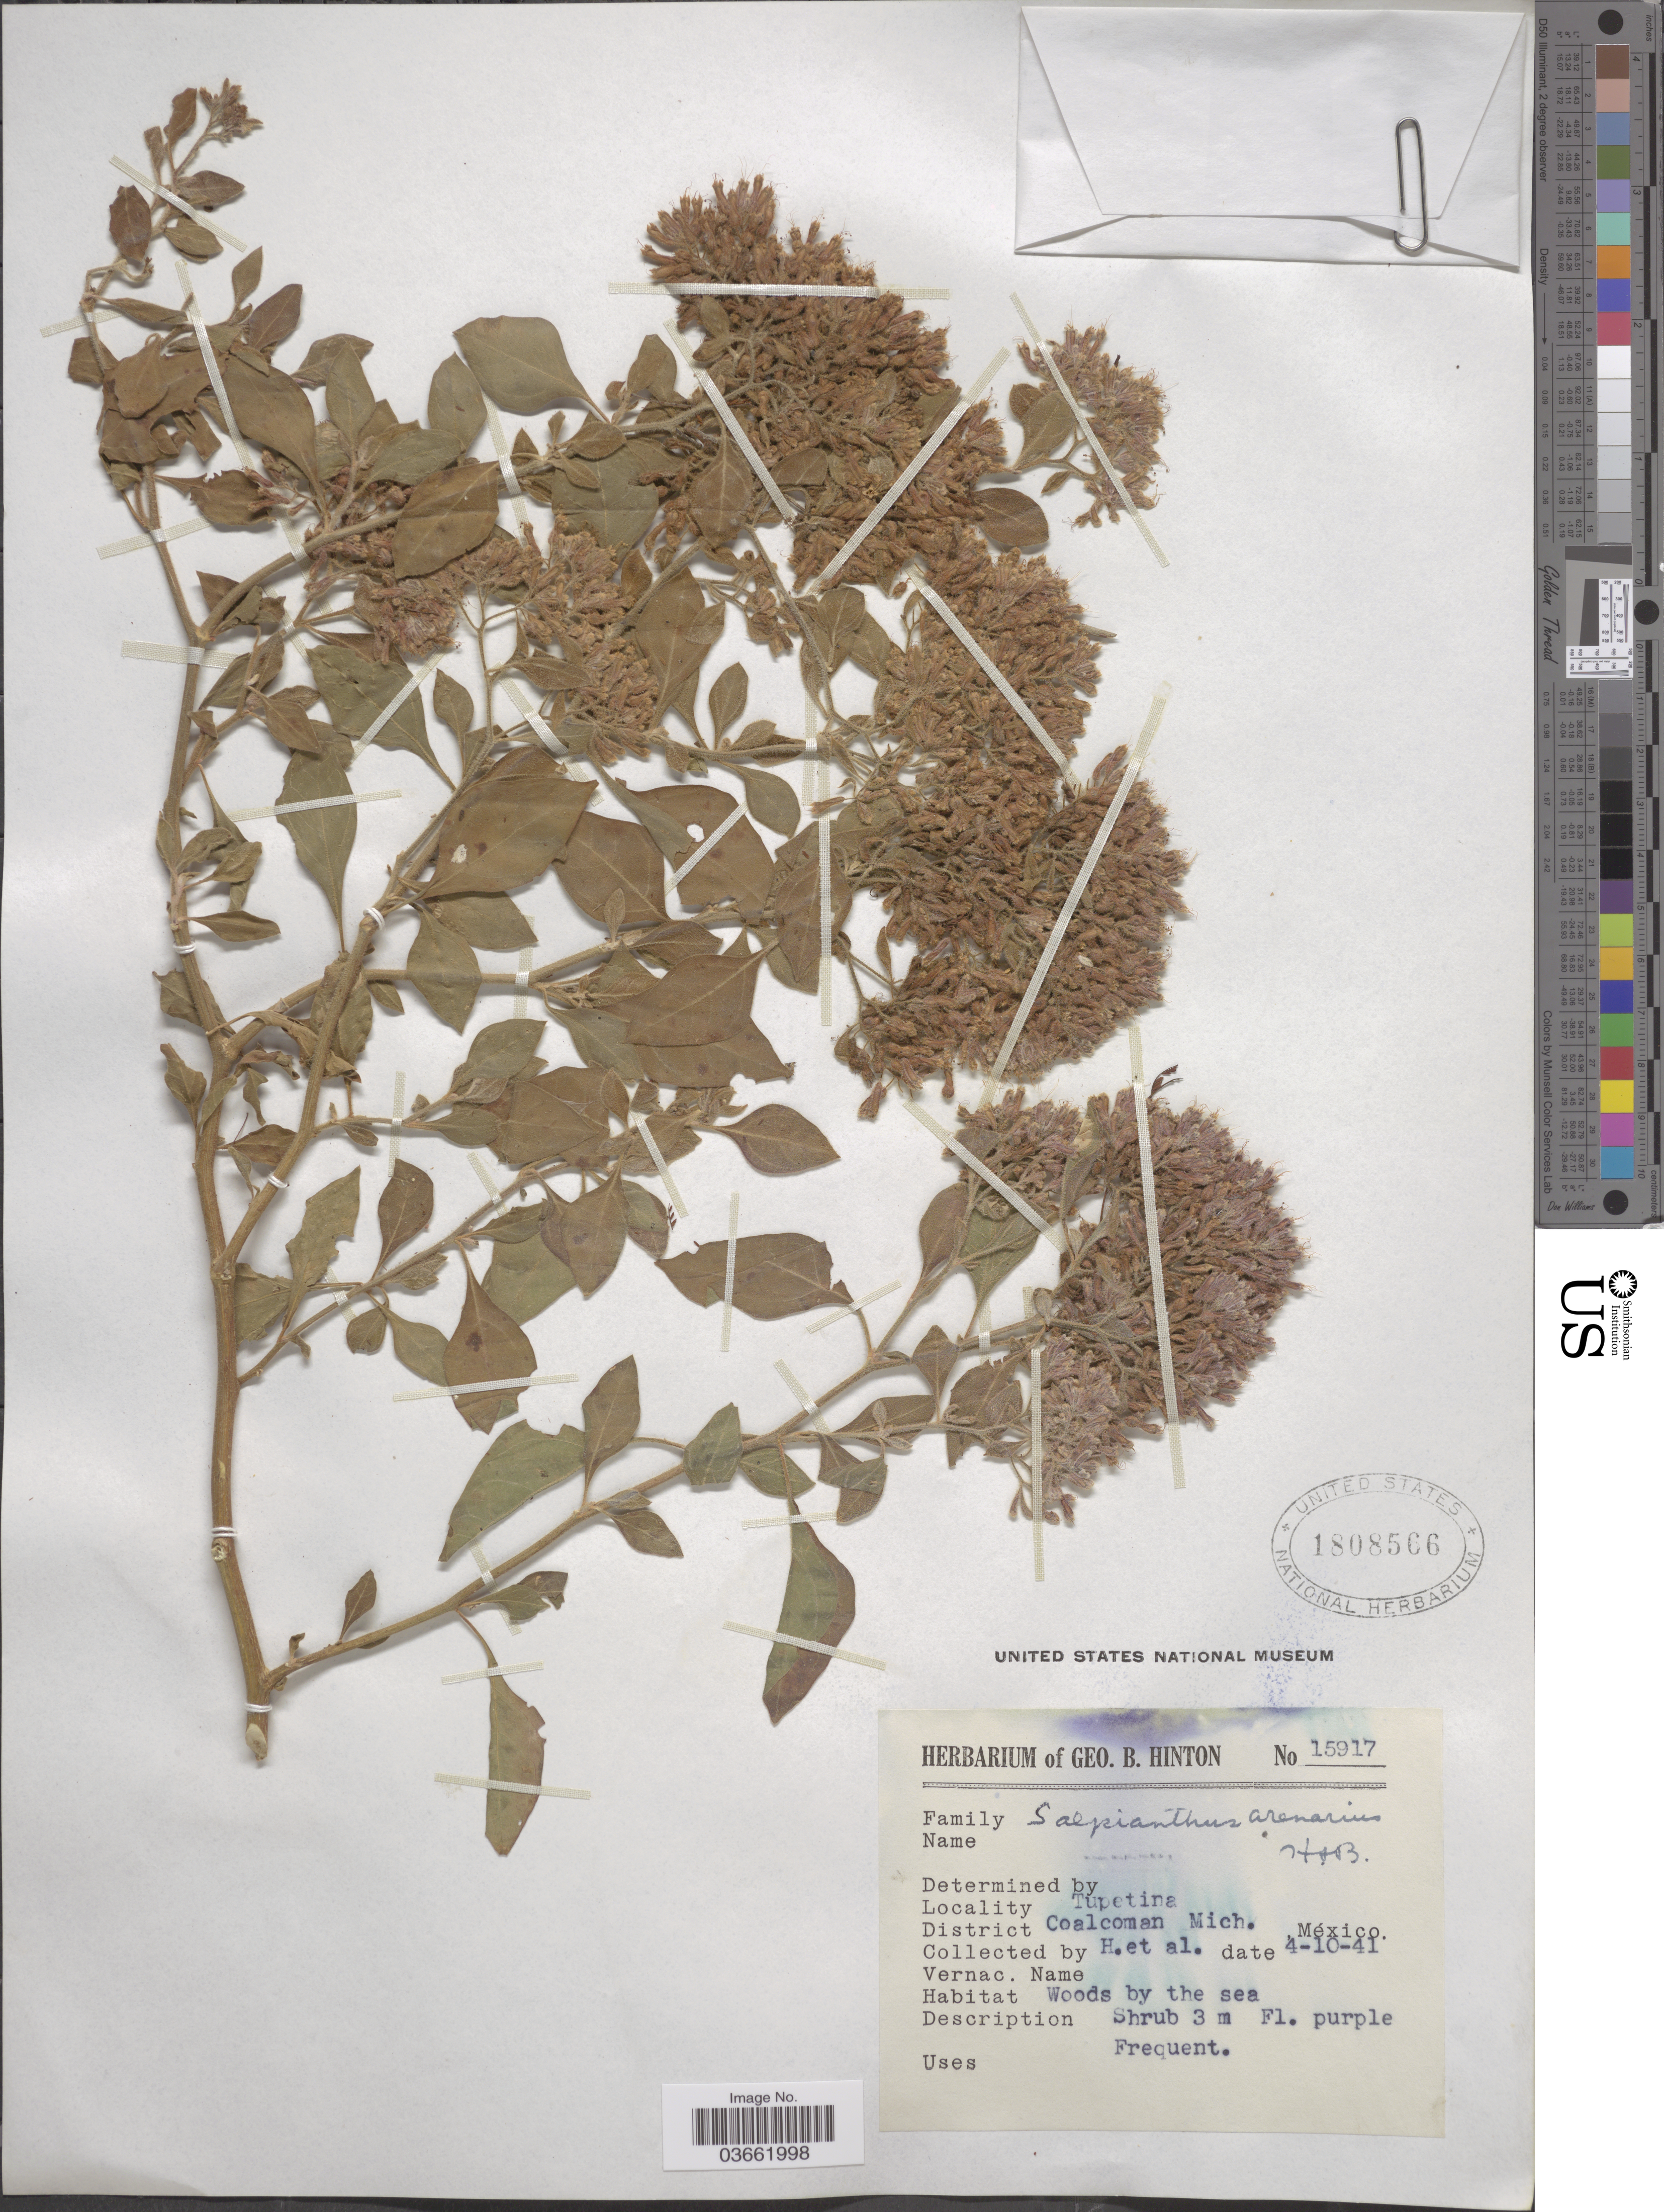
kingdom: Plantae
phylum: Tracheophyta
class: Magnoliopsida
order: Caryophyllales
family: Nyctaginaceae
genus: Salpianthus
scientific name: Salpianthus arenarius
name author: Bonpl.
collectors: G. B. Hinton & et al.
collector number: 15917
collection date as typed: Transcribed d/m/y: 4/10/41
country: Mexico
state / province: Michoacán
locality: Tupetina. District Coalcoman.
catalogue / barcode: US 1808566